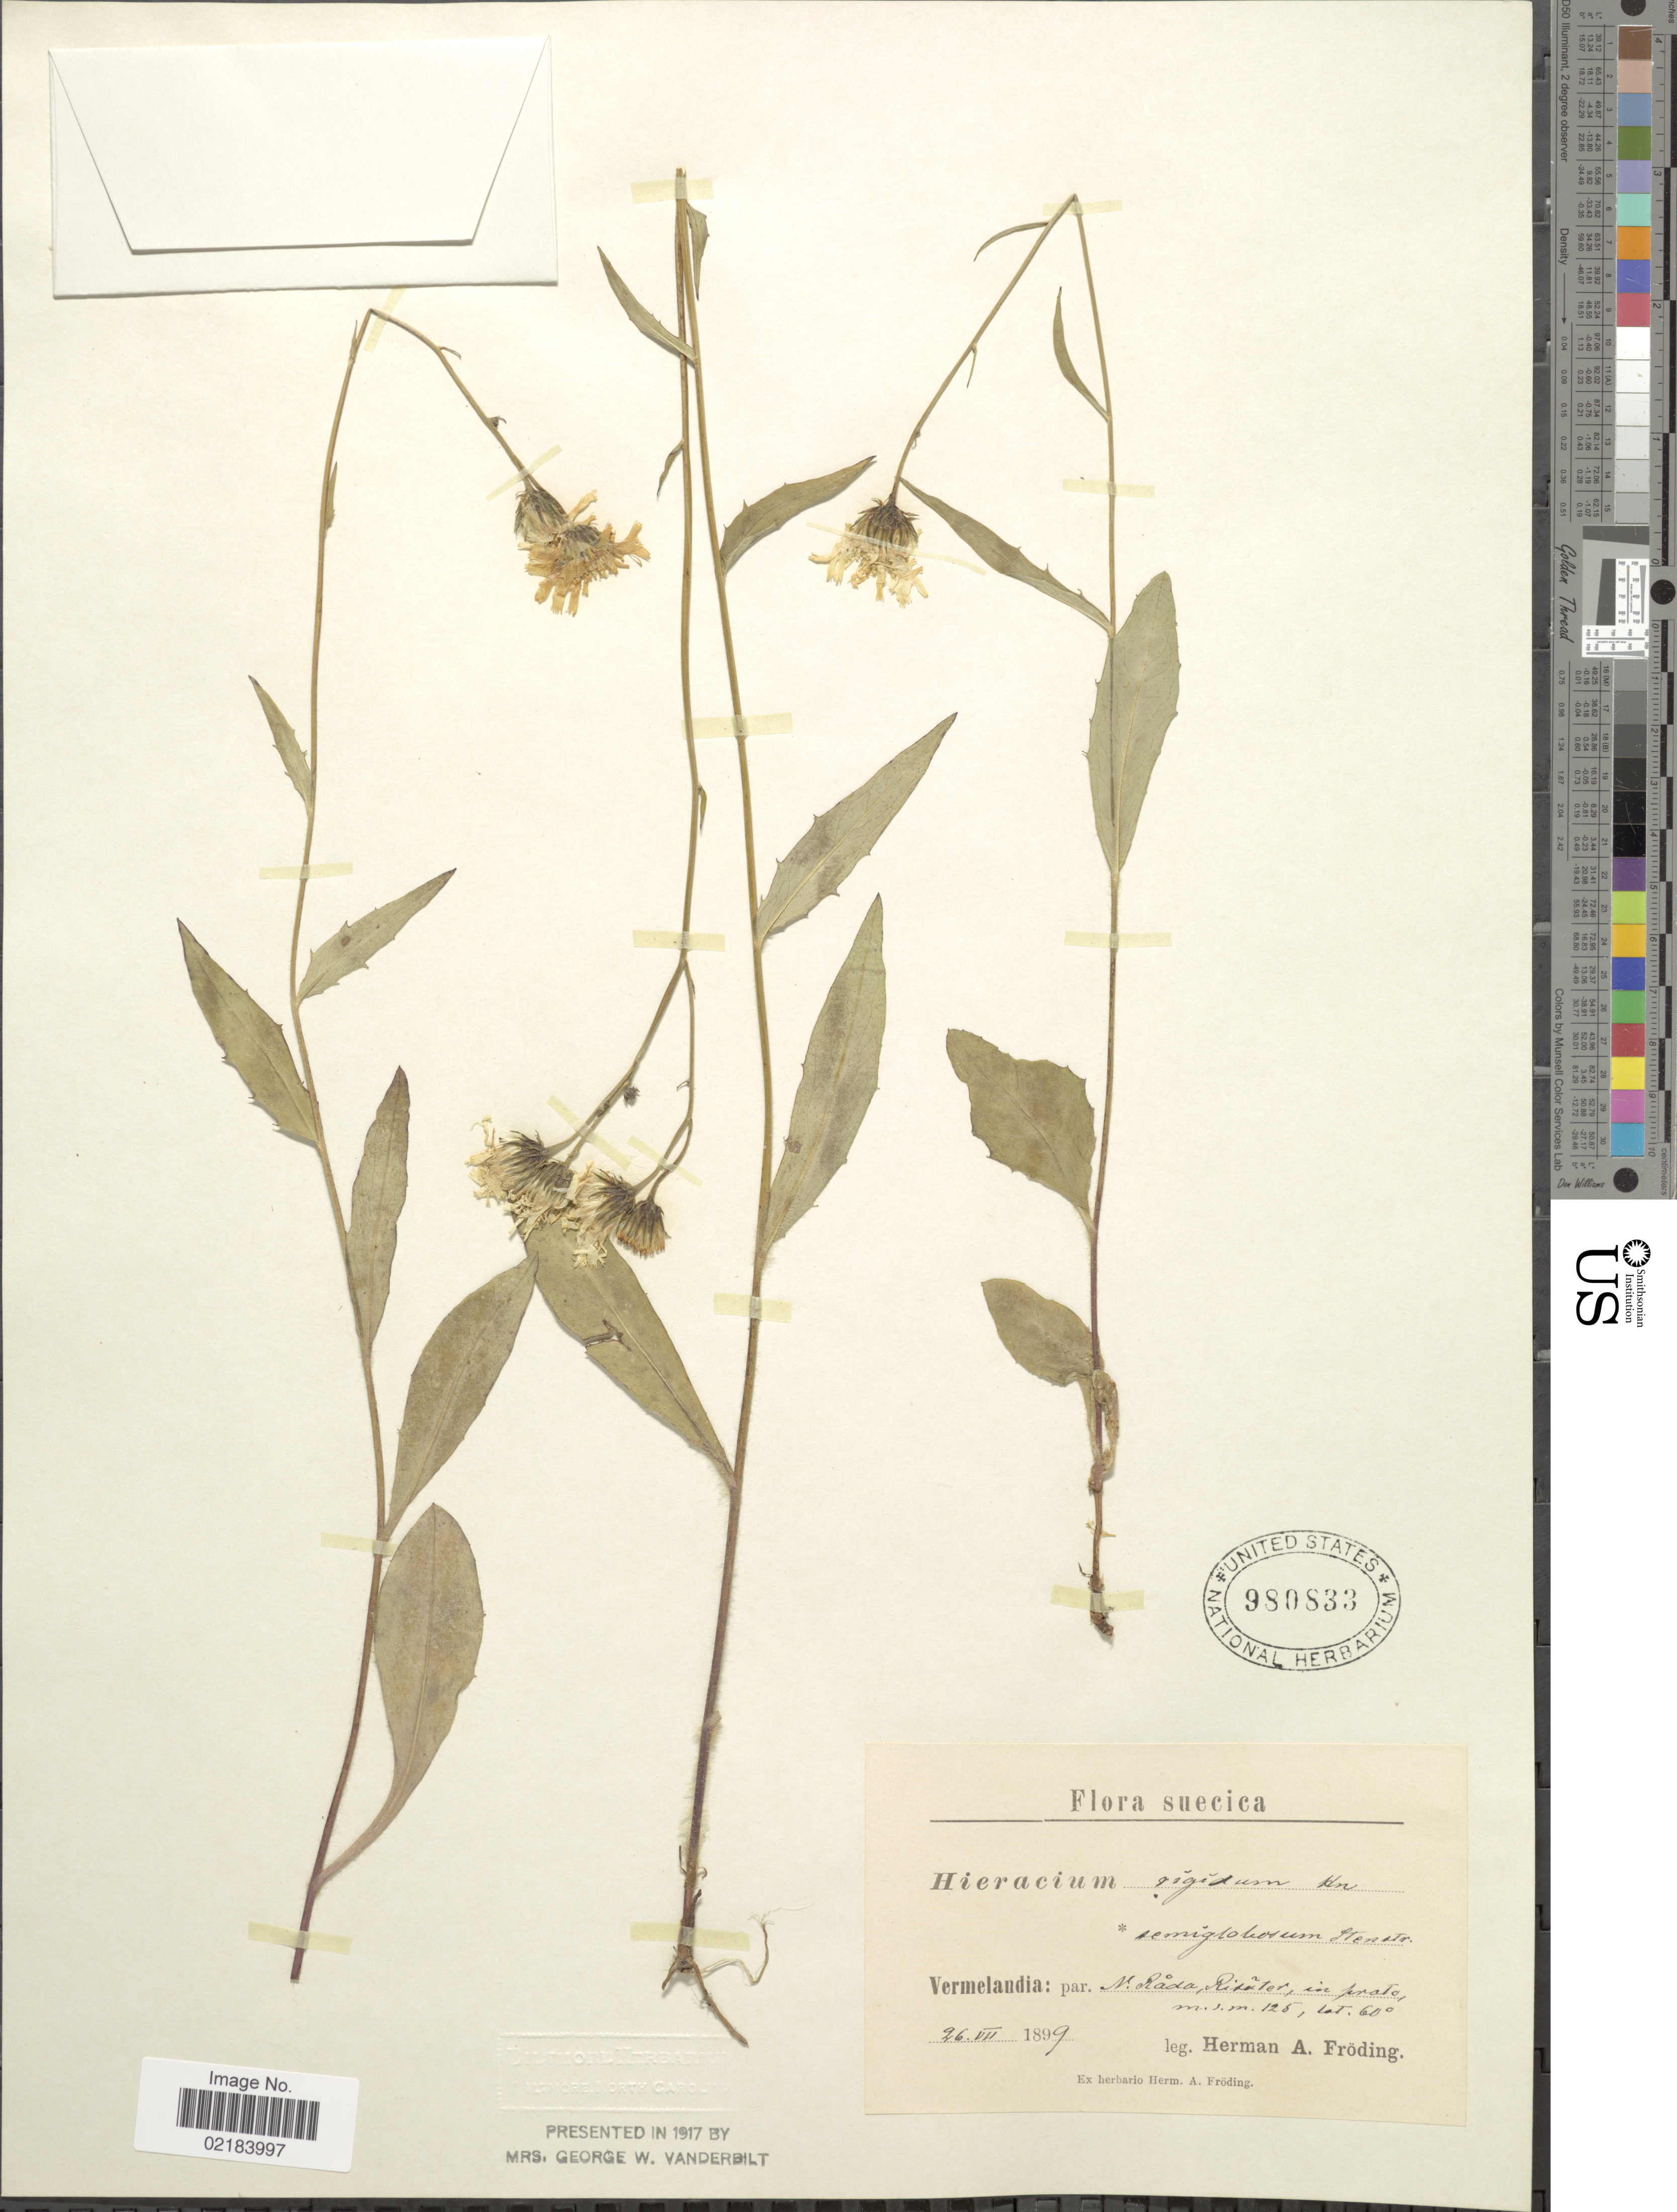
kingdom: Plantae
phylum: Tracheophyta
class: Magnoliopsida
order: Asterales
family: Asteraceae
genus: Hieracium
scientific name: Hieracium rigidum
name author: Hartm.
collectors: H. Froding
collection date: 1899-07-26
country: Sweden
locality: Suecica, Vermelandia par N. Rada, Risater in prato.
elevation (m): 125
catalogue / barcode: US 980883